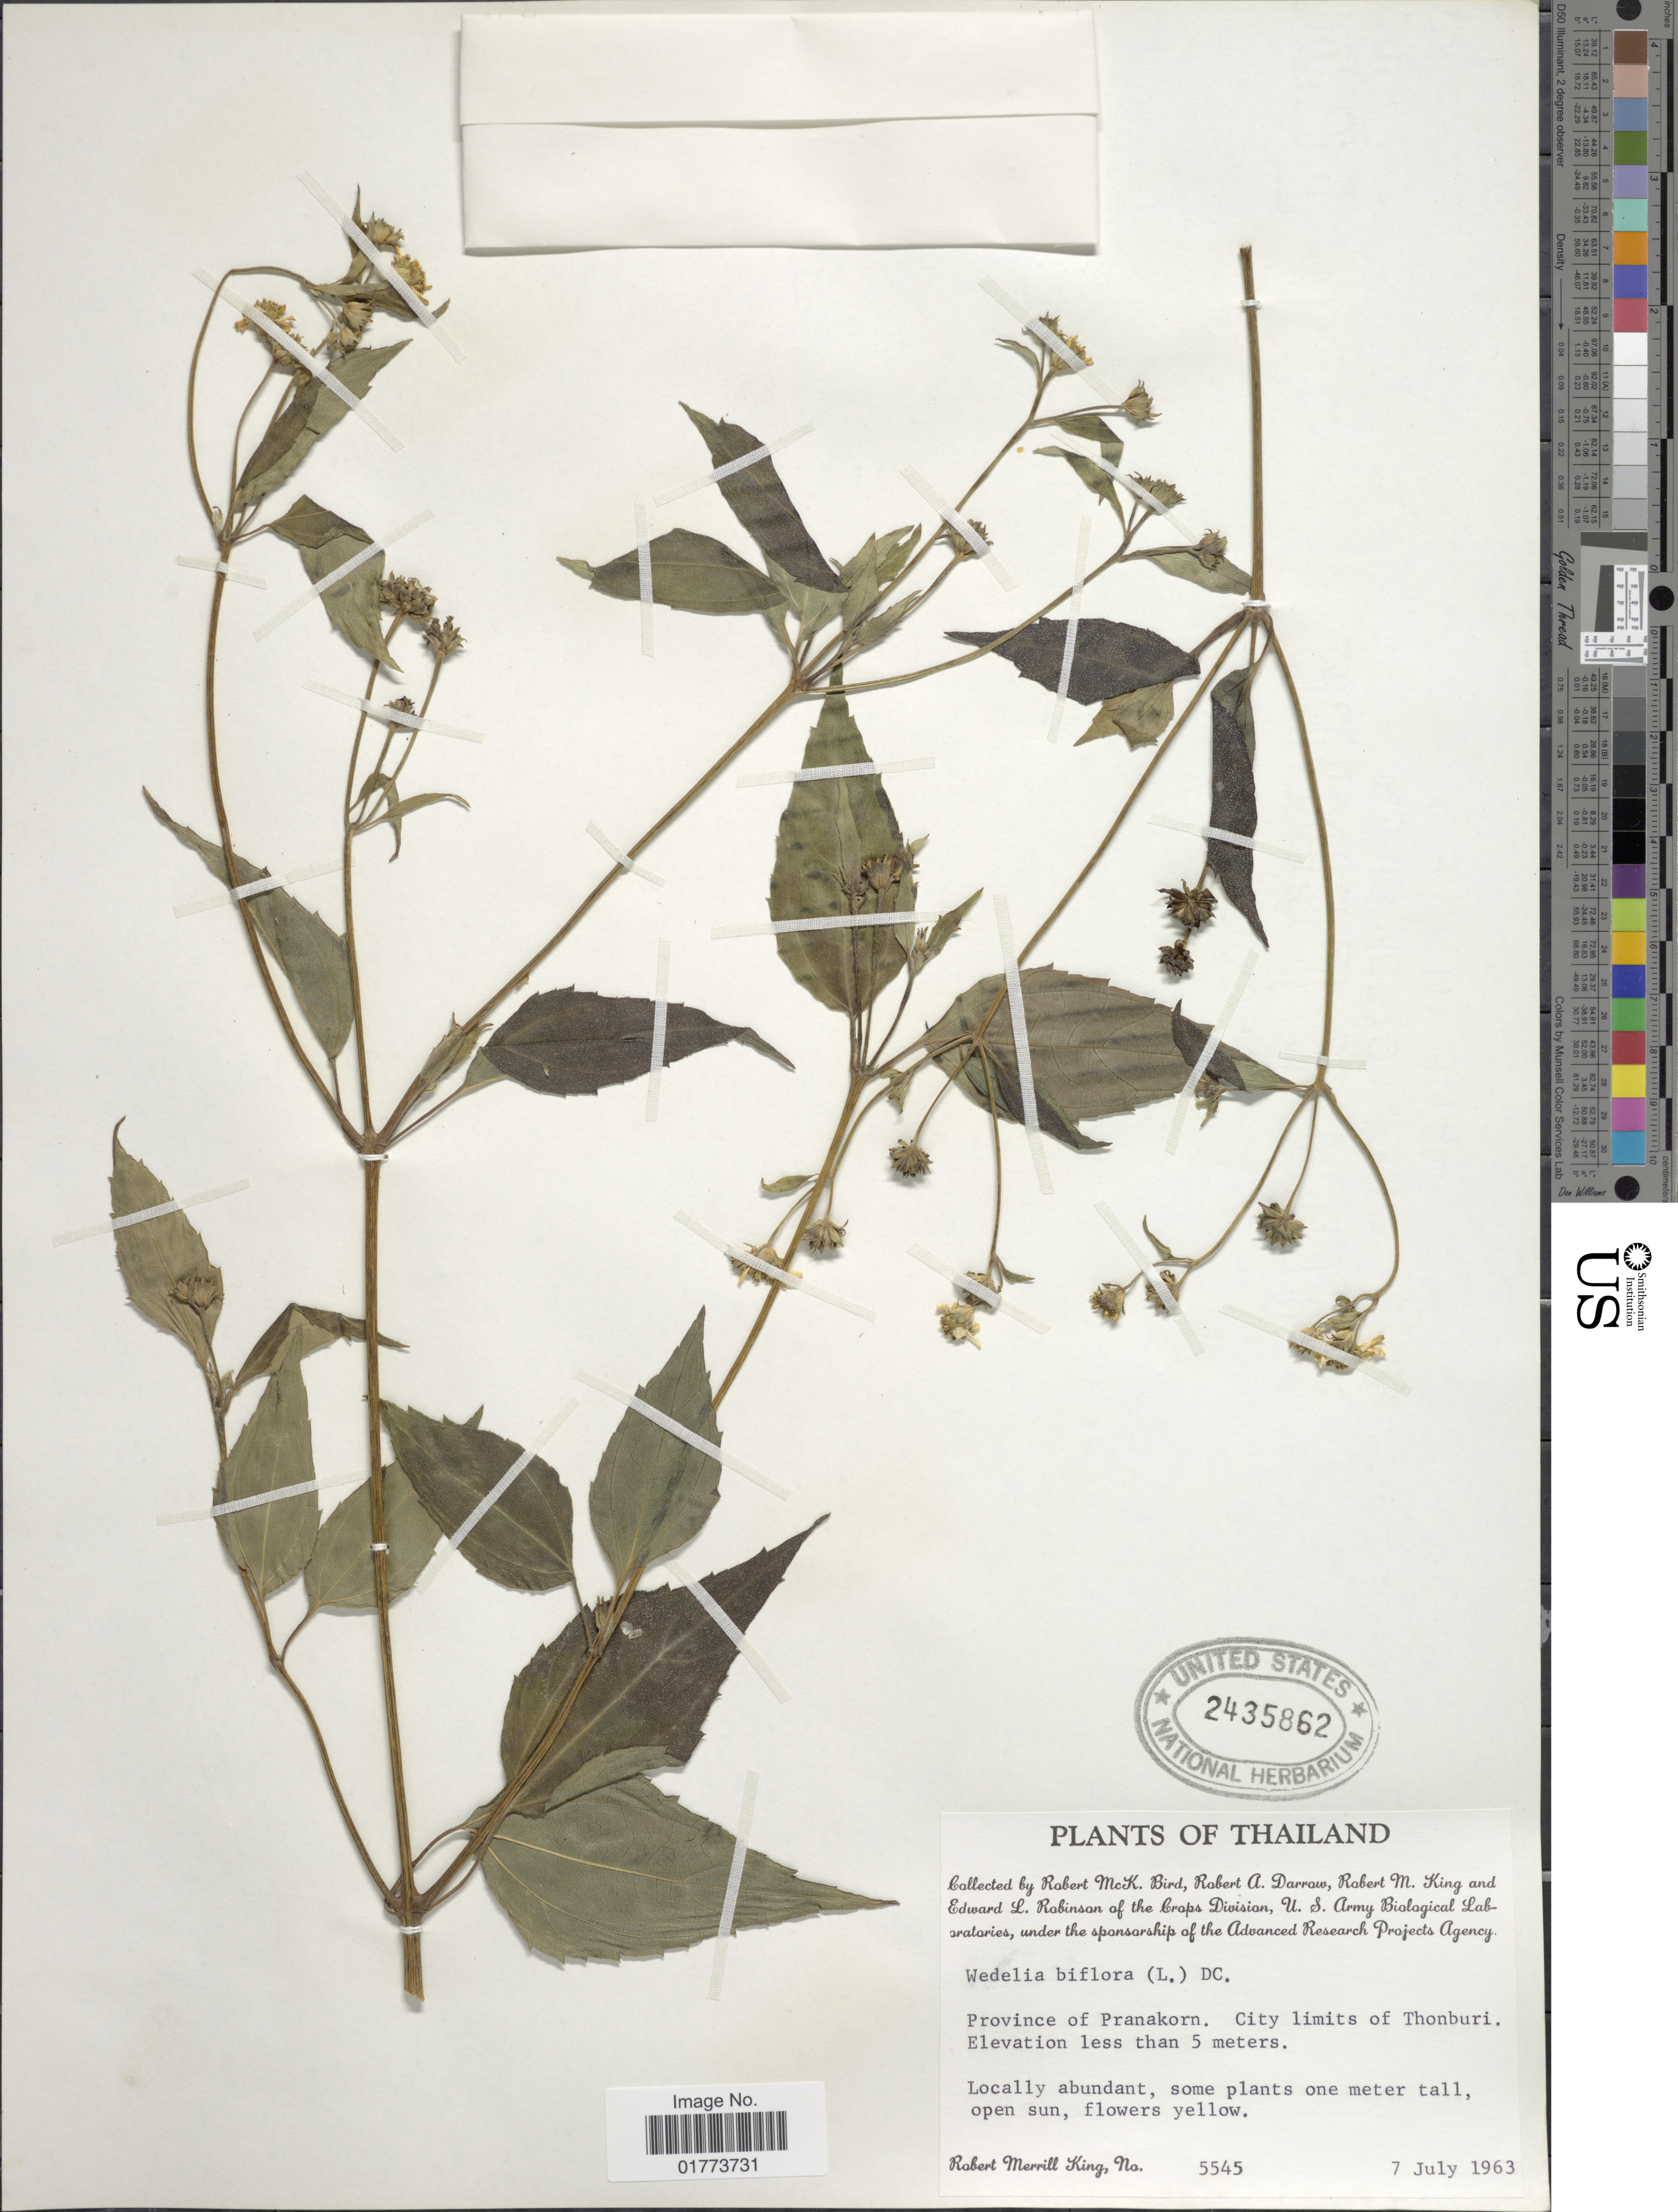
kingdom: Plantae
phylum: Tracheophyta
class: Magnoliopsida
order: Asterales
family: Asteraceae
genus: Wollastonia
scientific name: Wollastonia biflora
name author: (L.) DC.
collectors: R. M. Bird, R. A. Darrow, R. M. King & E. L. Robinson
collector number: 5545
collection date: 1963-07-07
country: Thailand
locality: Province of Pranakorn. City limits of Thonburi.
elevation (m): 5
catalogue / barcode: US 2435862